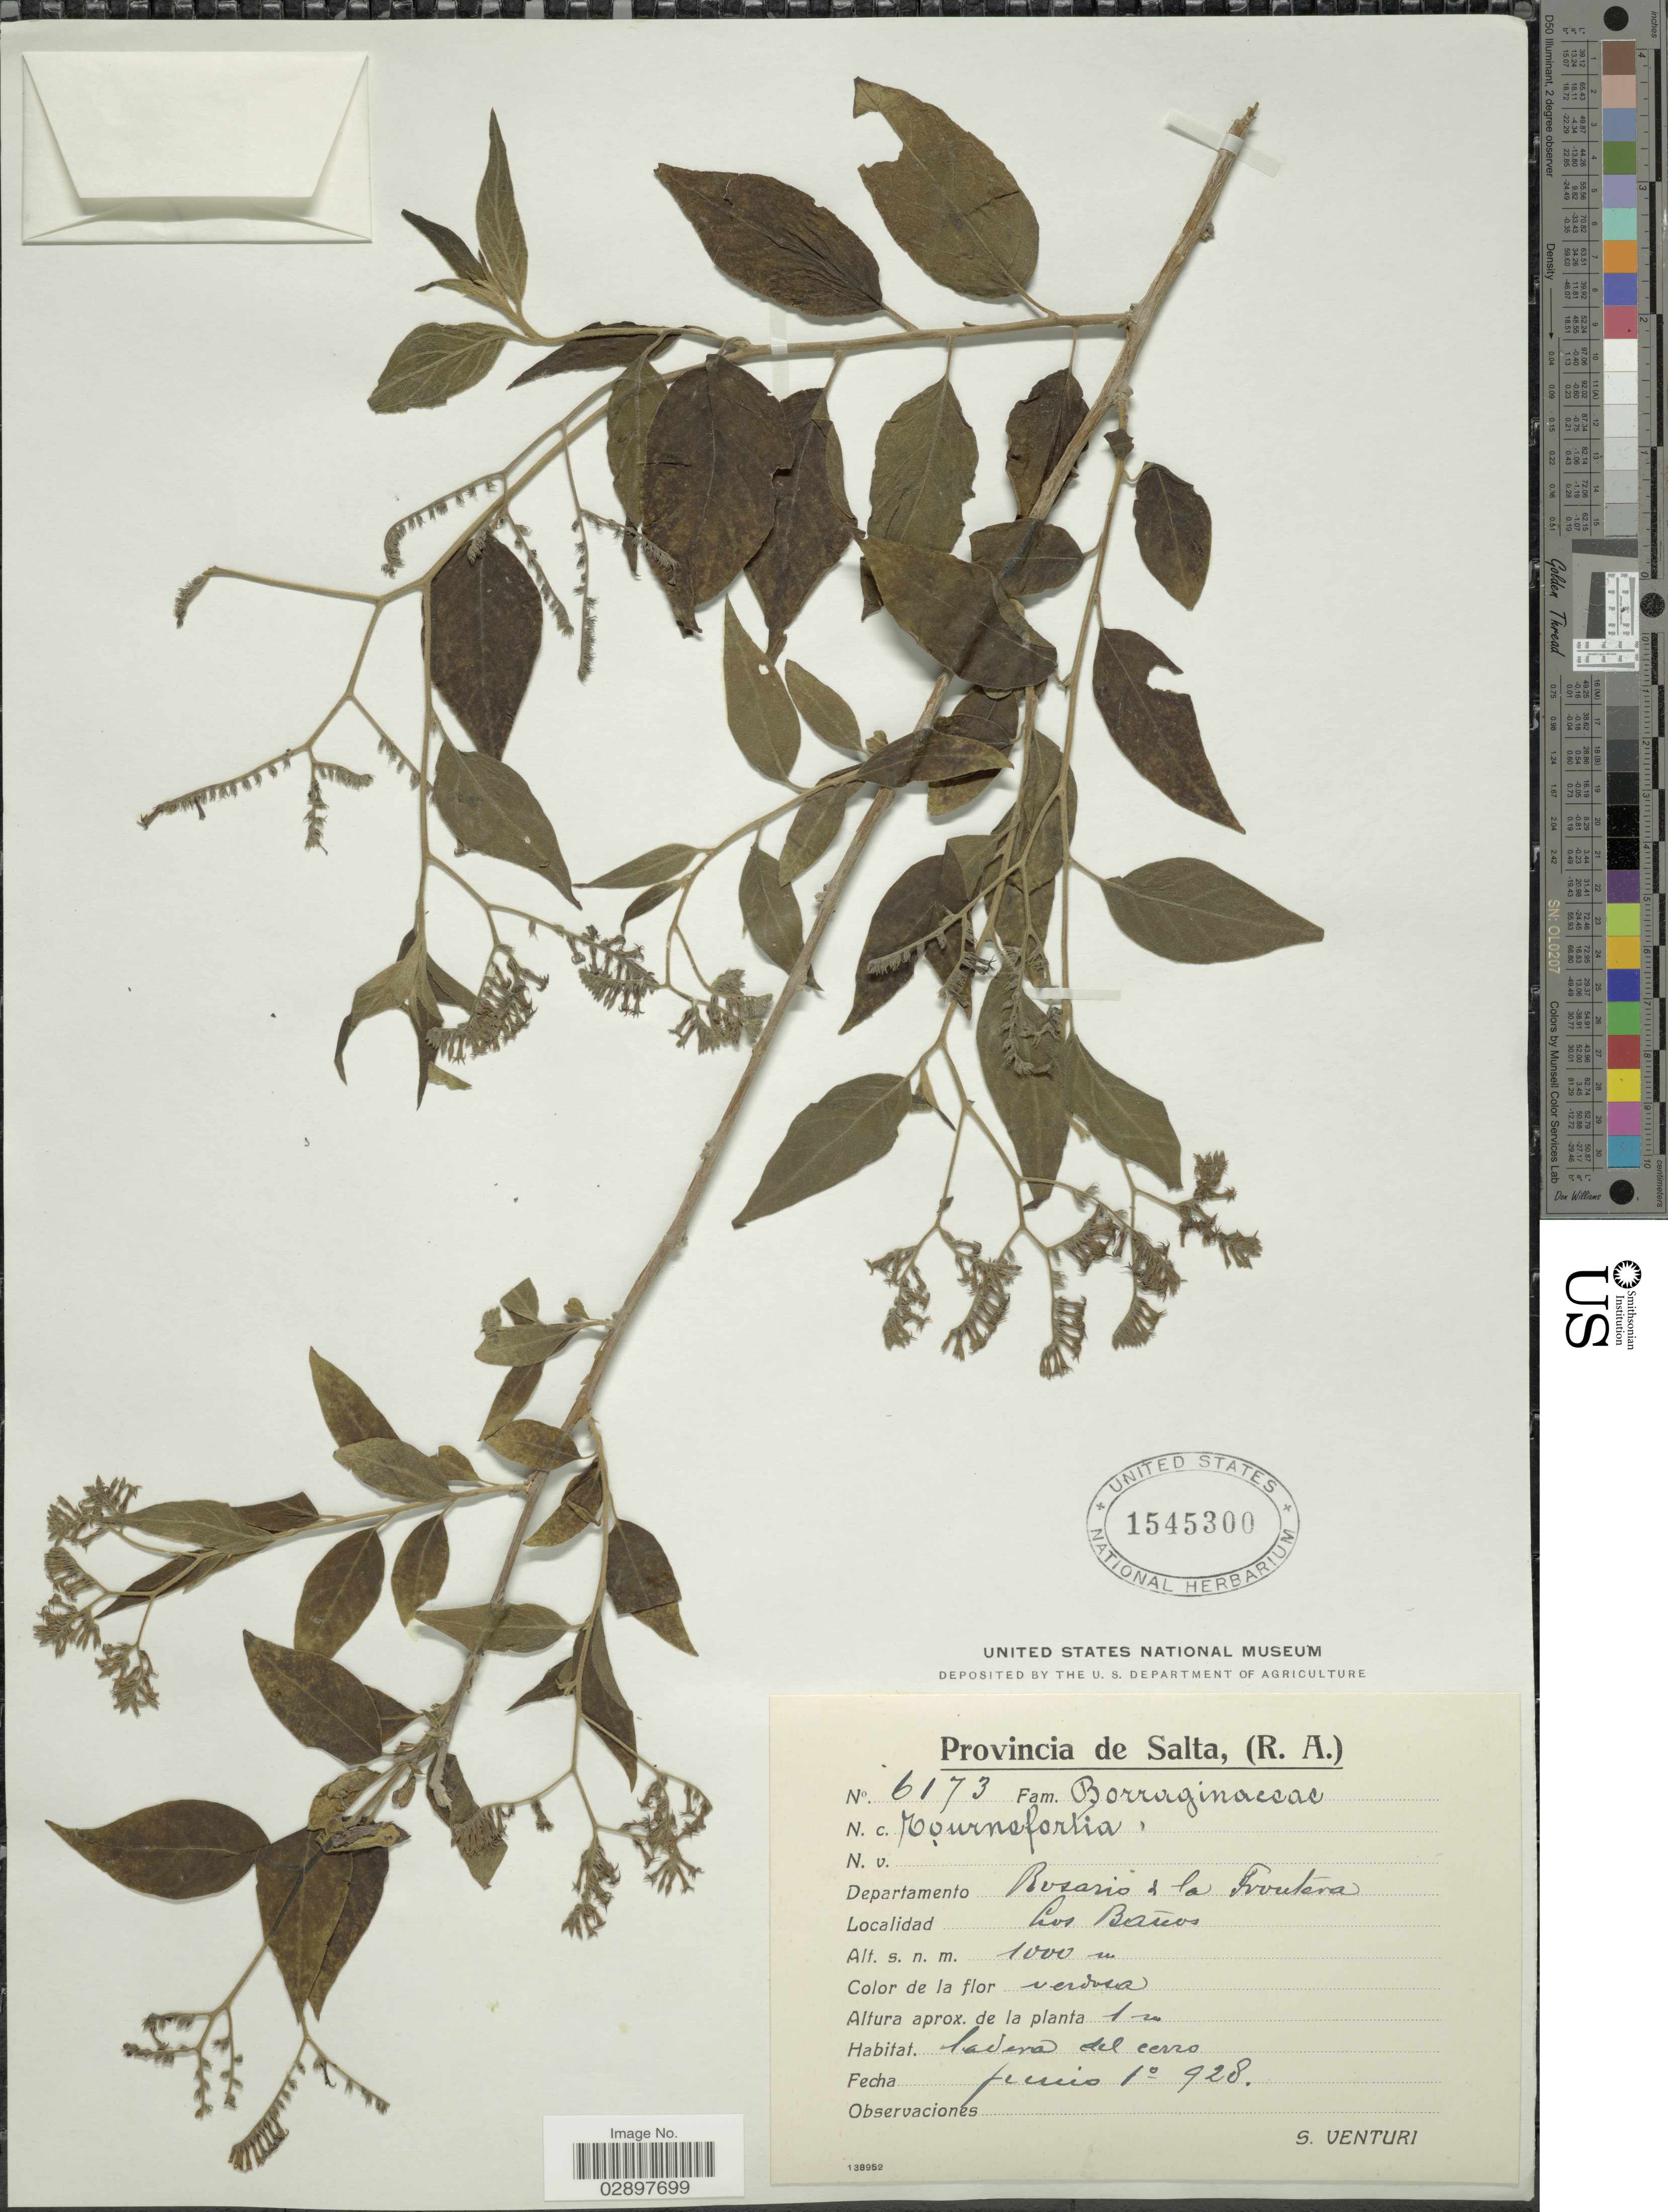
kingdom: Plantae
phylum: Tracheophyta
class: Magnoliopsida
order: Boraginales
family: Heliotropiaceae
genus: Tournefortia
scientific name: Tournefortia sp.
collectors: S. Venturi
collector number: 6173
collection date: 1928-02-01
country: Argentina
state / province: Salta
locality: Provincia de Salta, (R.A.). Departamento Rosario de la Frontera. Los Baños.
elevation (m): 1000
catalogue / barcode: US 1545300